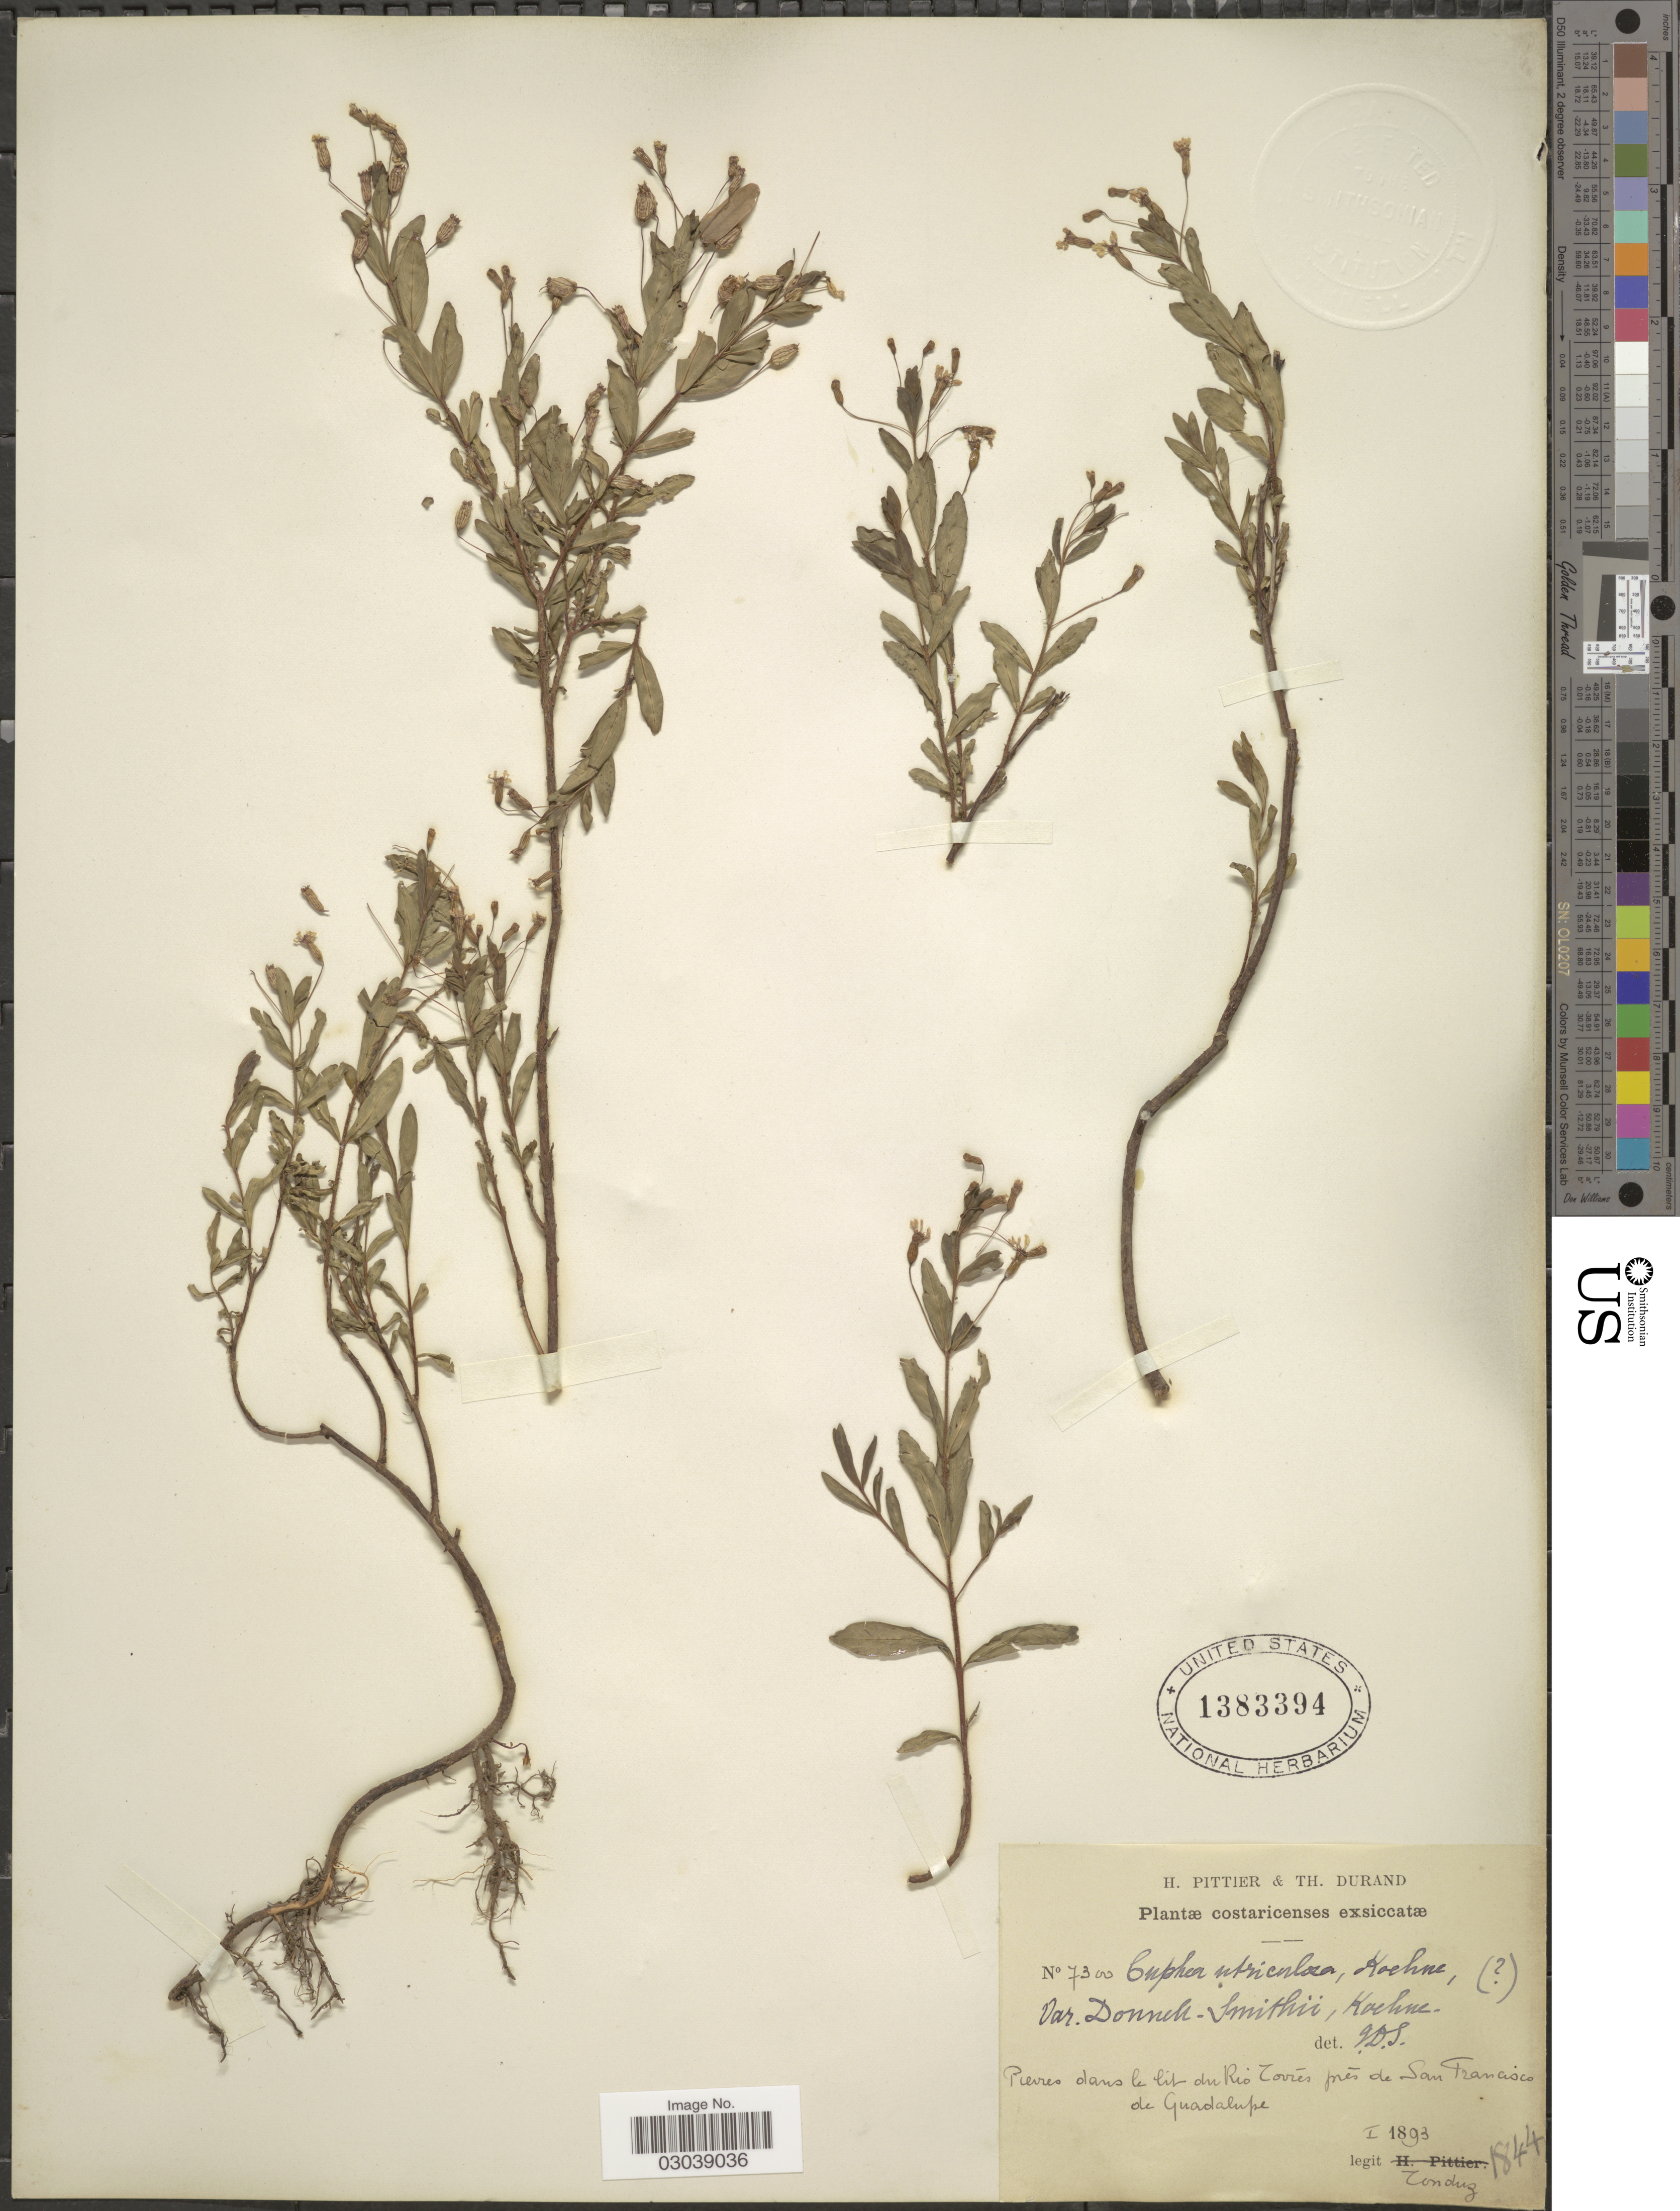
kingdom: Plantae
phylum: Tracheophyta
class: Magnoliopsida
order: Myrtales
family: Lythraceae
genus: Cuphea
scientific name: Cuphea utriculosa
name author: Koehne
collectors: Tonduz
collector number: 7300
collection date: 1893-01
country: Costa Rica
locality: Pierres dans le lit du Rio Tovies près de San Francisco de Guadalupe.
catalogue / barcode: US 1383394